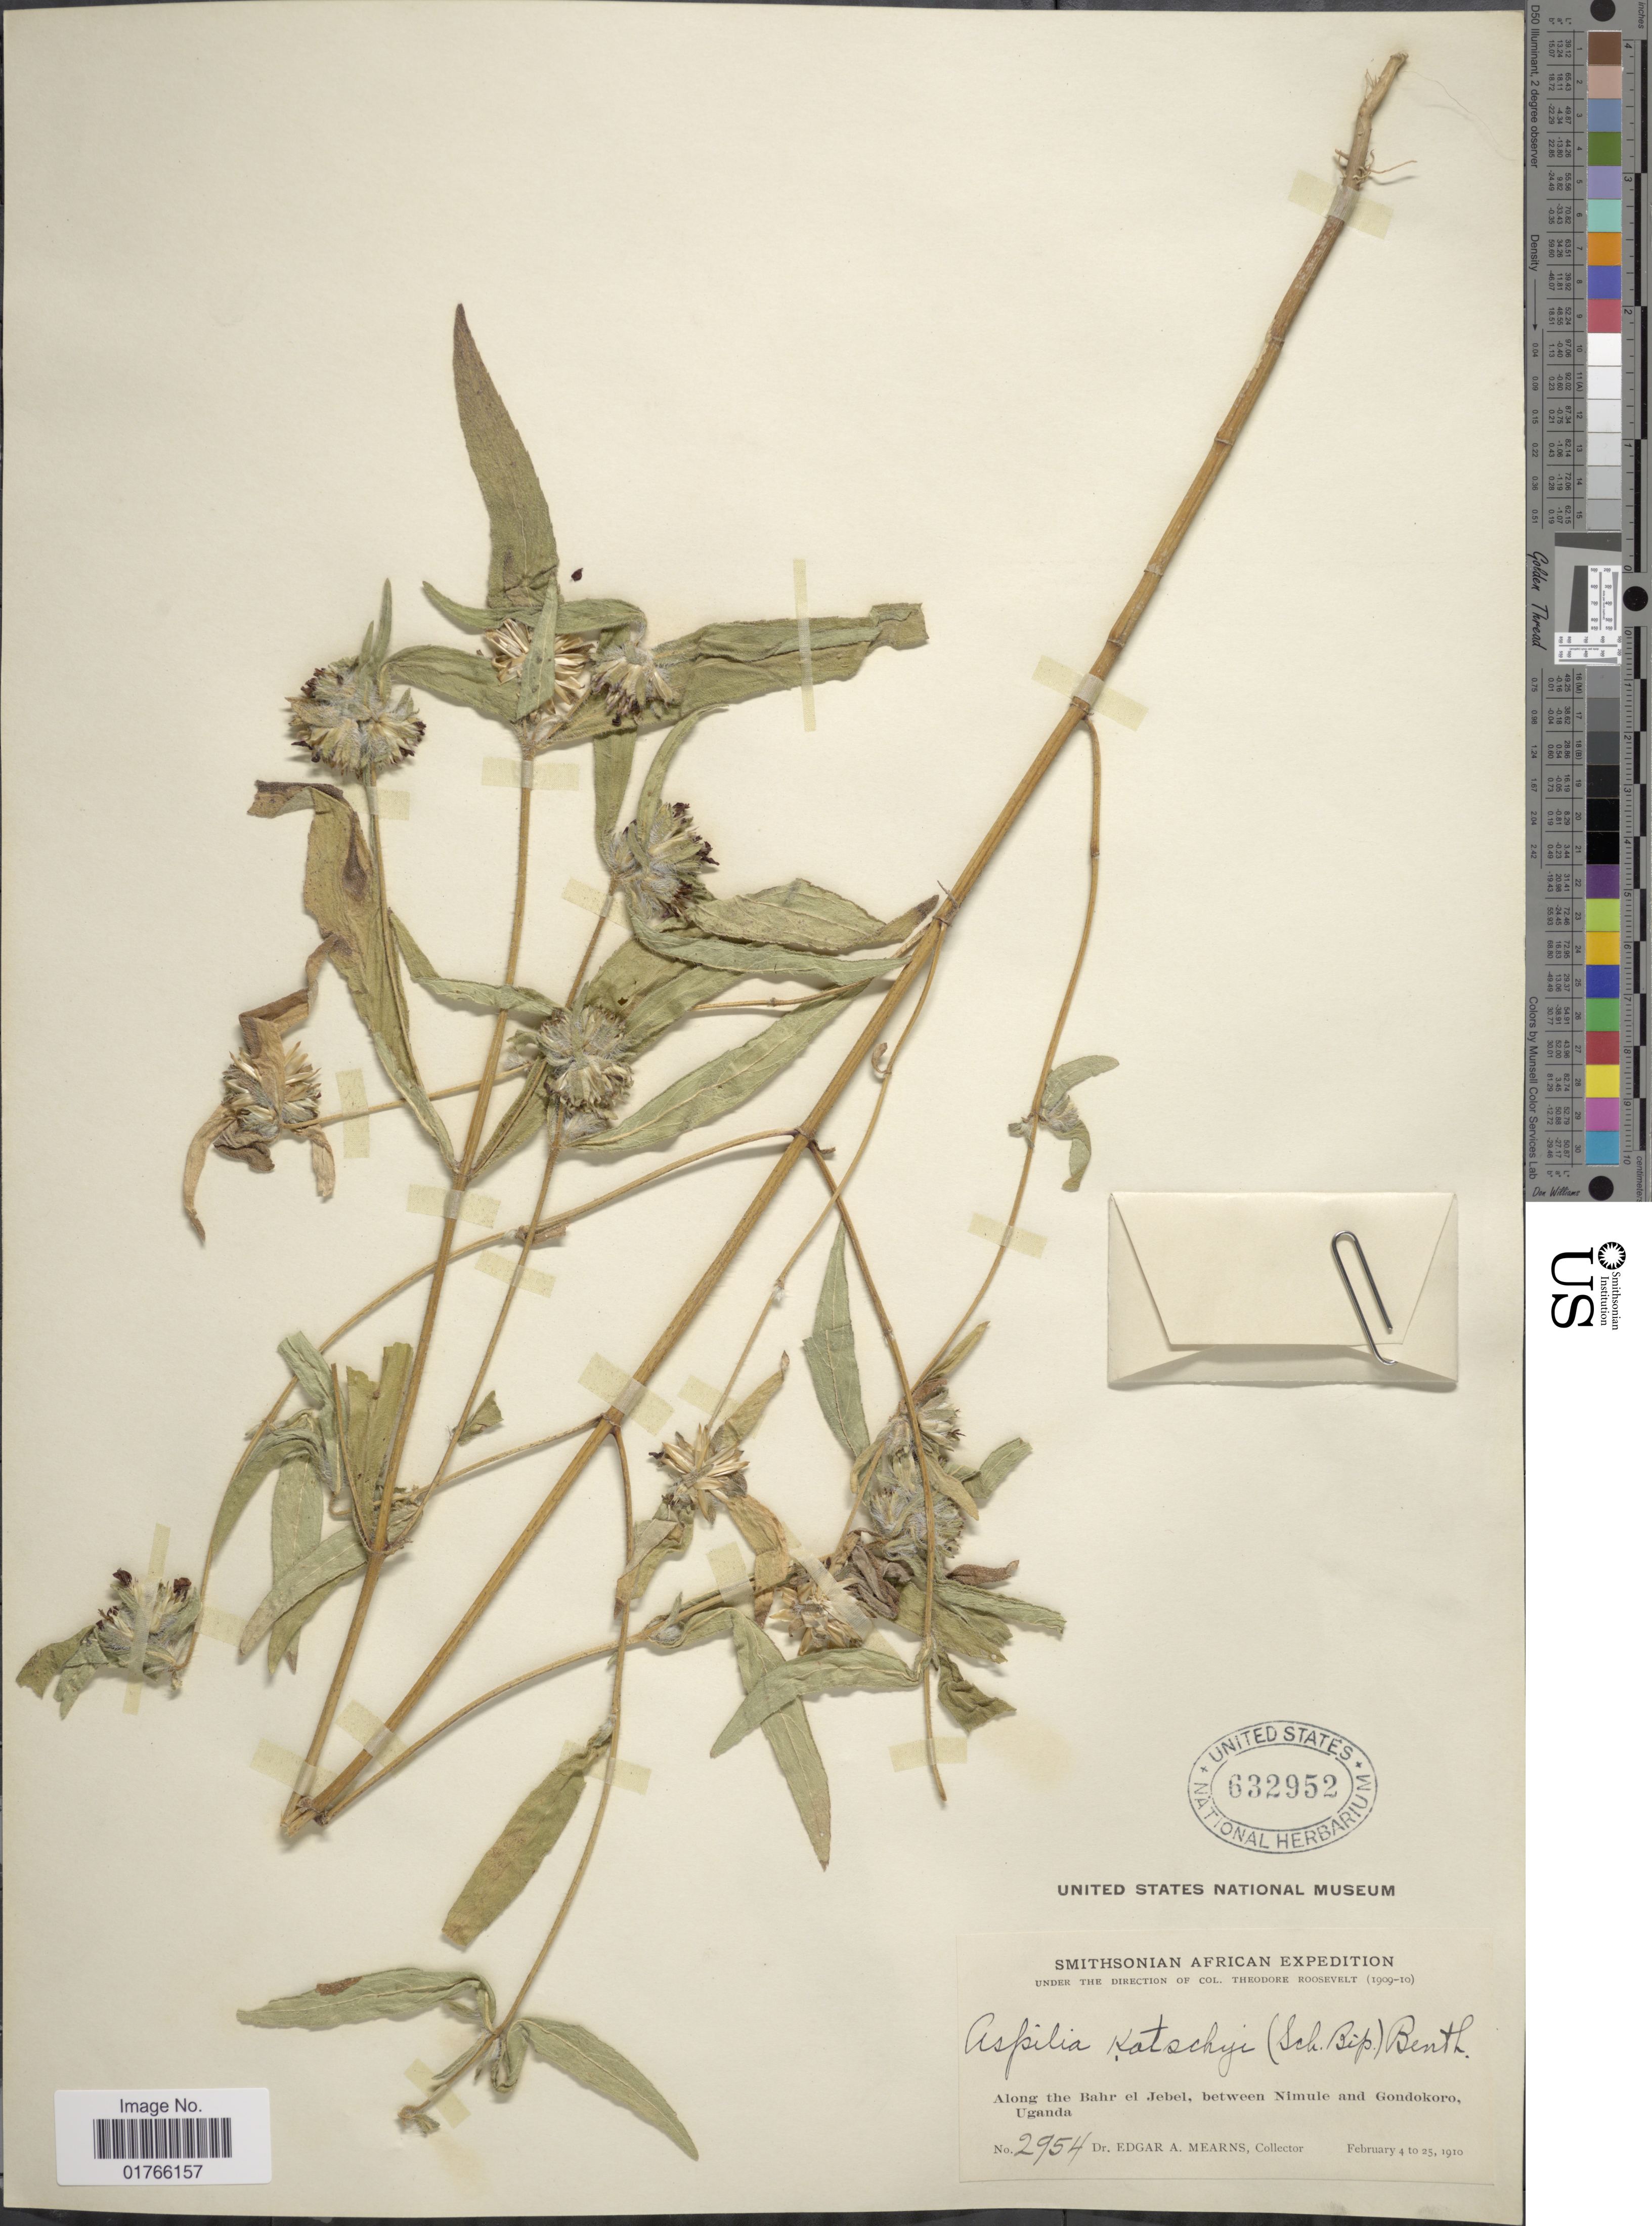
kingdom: Plantae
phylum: Tracheophyta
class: Magnoliopsida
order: Asterales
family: Asteraceae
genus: Aspilia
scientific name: Aspilia kotschyi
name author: (Sch. Bip.) Oliv.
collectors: E. A. Mearns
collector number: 2954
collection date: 1910-02-04/1910-02-25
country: Uganda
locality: Along the Nahr el Jebel, between Nimule and Gondokoro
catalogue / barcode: US 632952